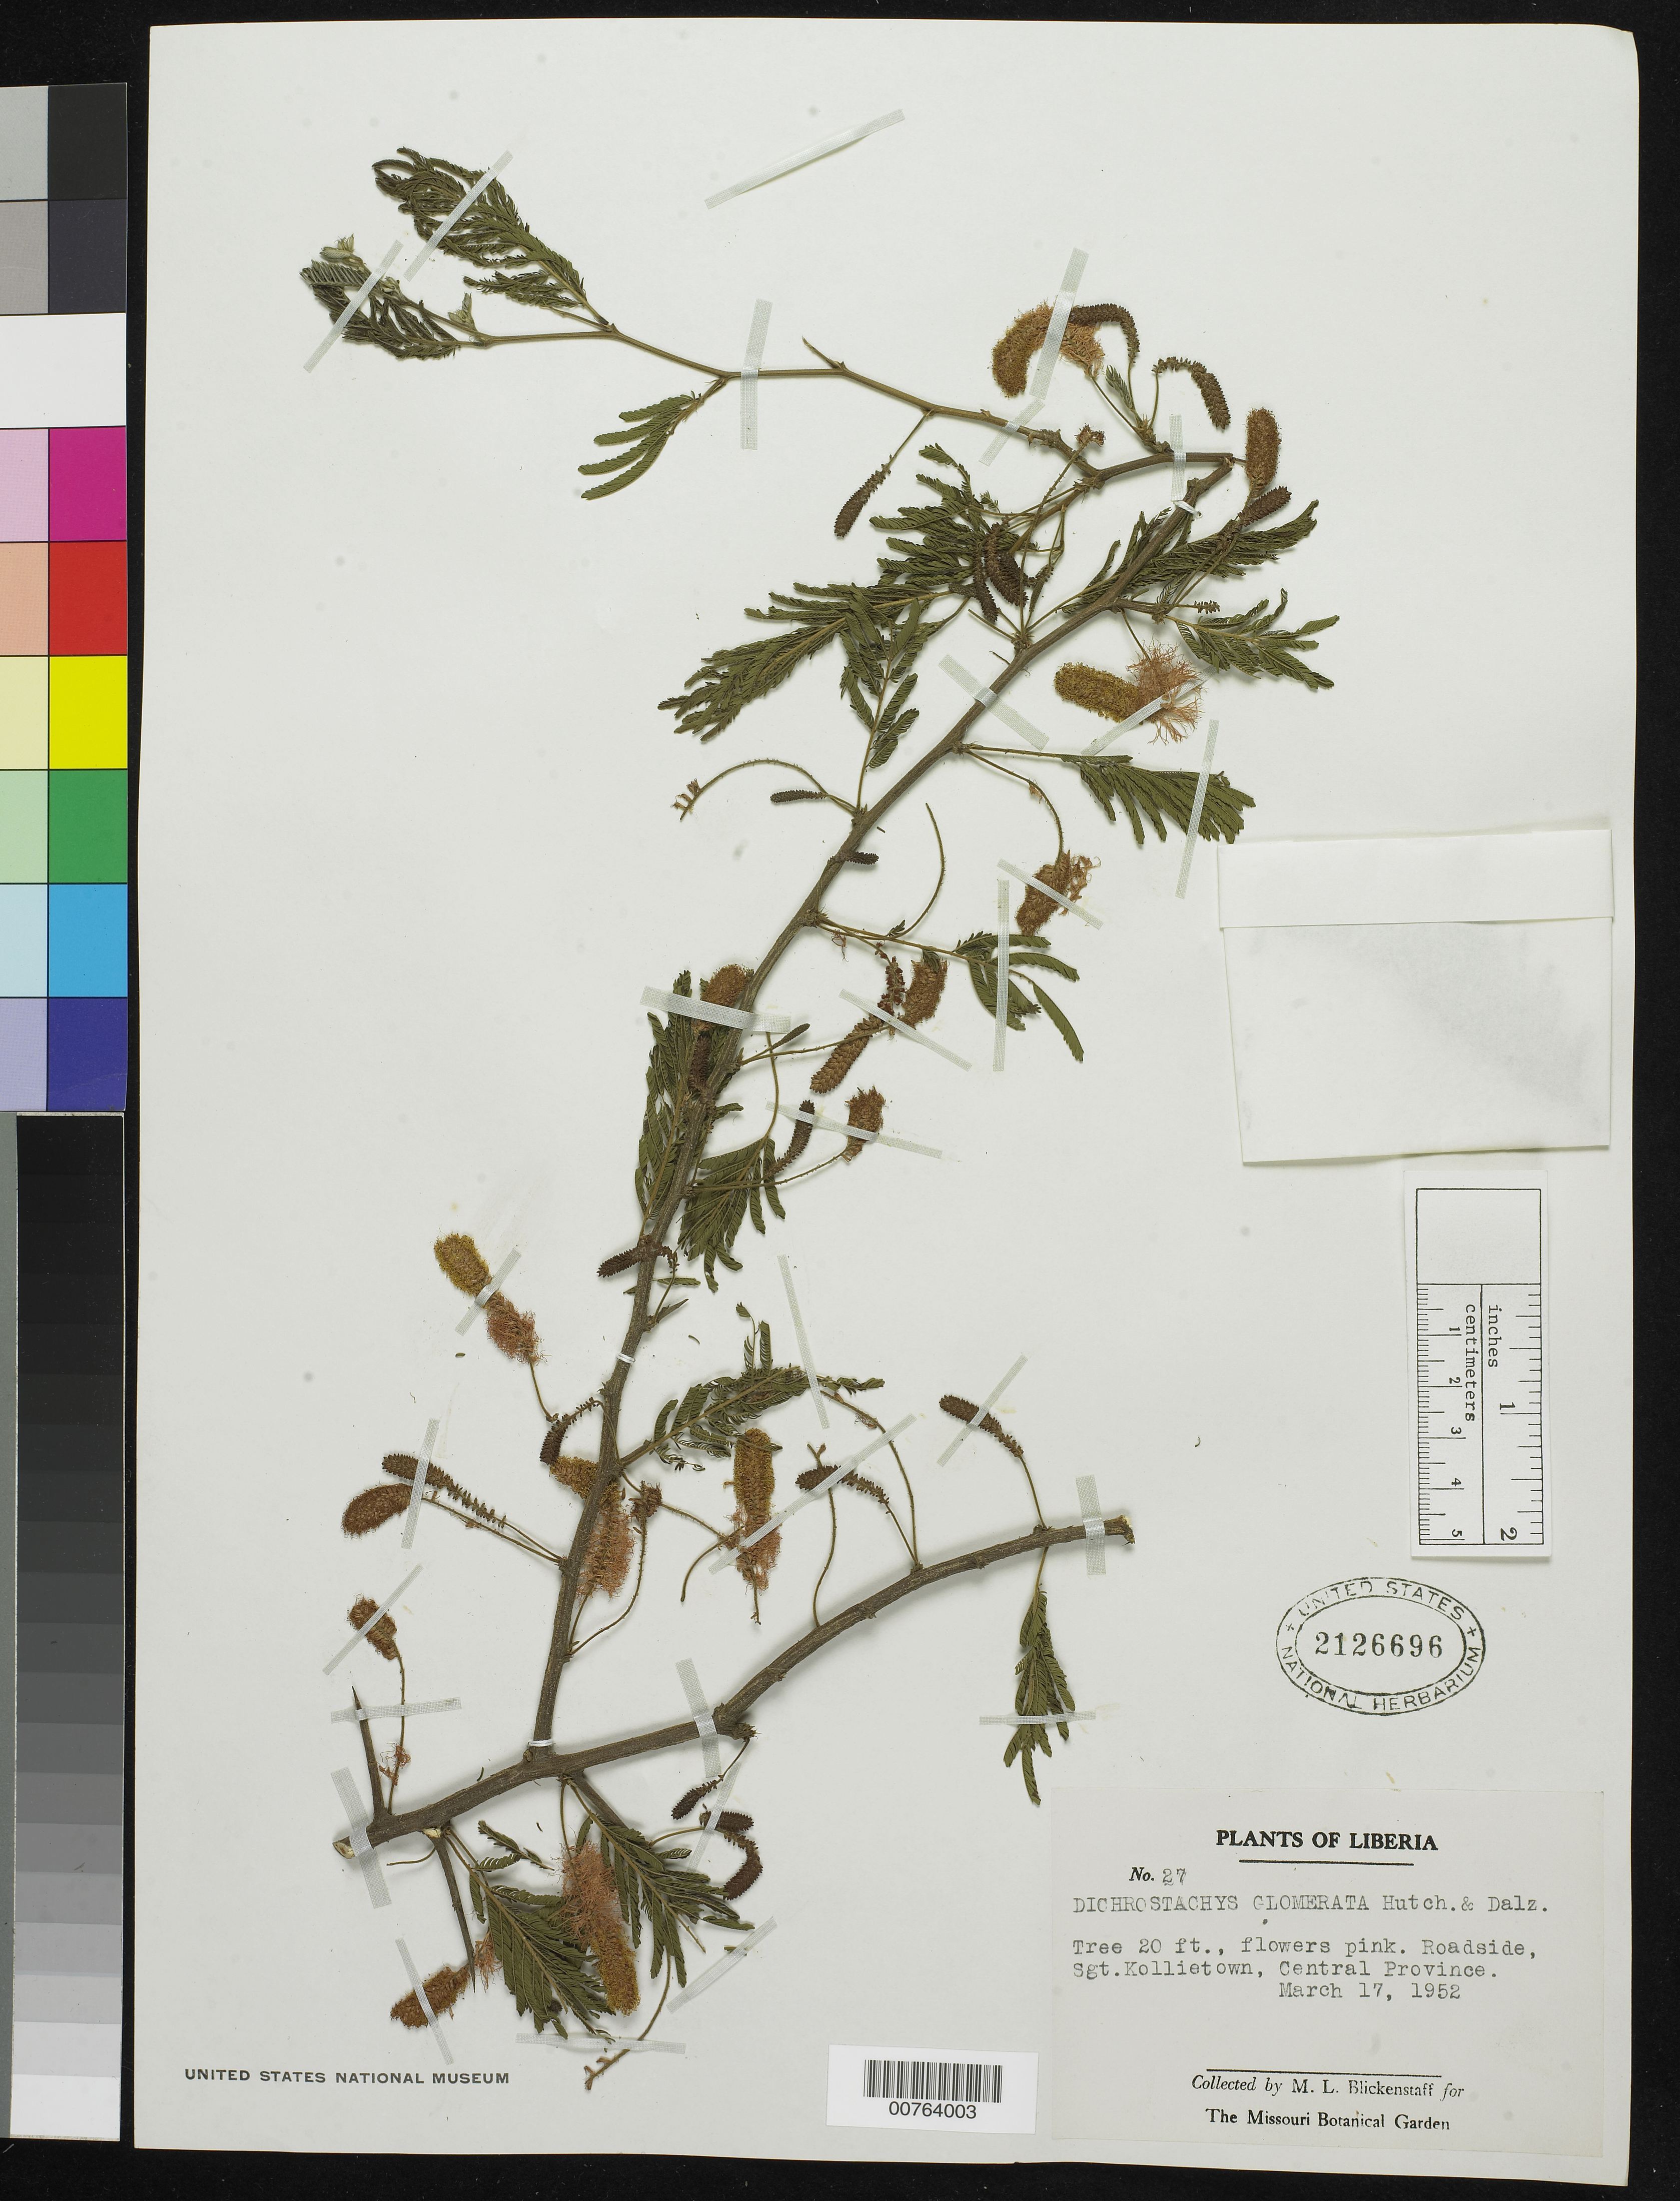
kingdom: Plantae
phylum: Tracheophyta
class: Magnoliopsida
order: Fabales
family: Fabaceae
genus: Dichrostachys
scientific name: Dichrostachys glomerata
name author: (Forssk.) Chiov.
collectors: M. Blickenstaff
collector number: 27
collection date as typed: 17 Mar 1952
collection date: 1952-03-17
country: Liberia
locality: Central Province: Sgt. Kollietown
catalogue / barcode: US 2126696